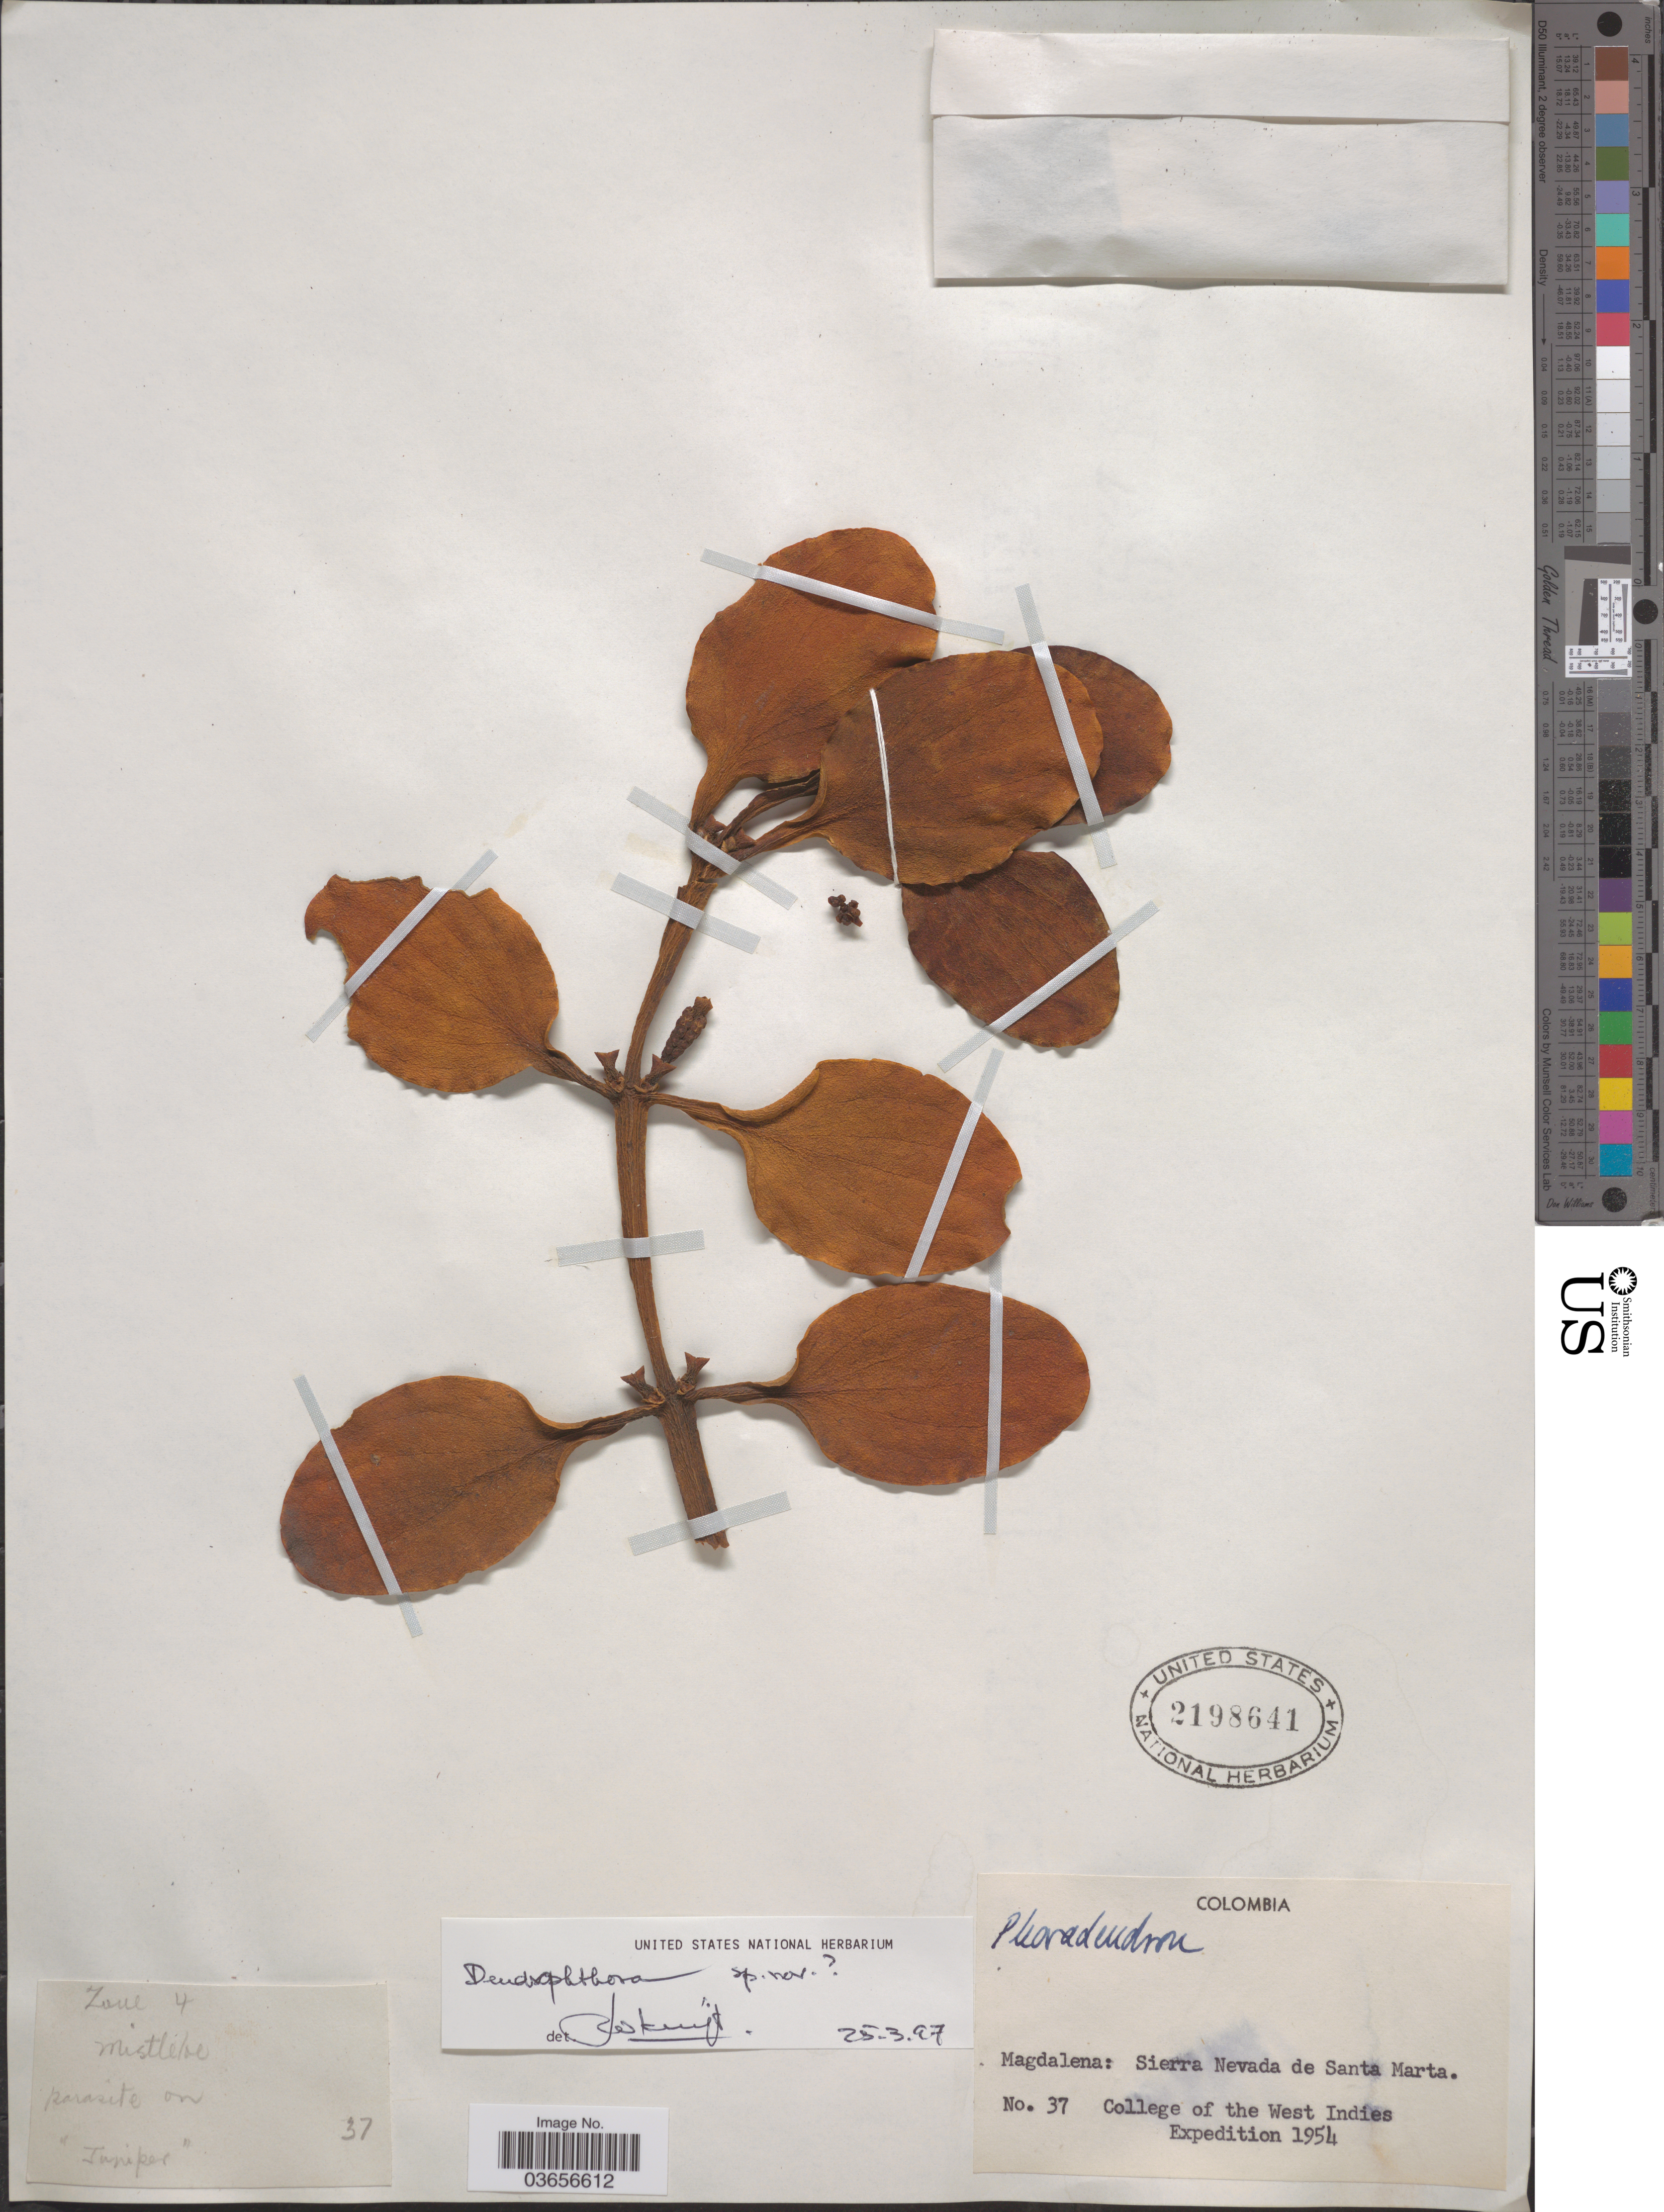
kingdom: Plantae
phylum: Tracheophyta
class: Magnoliopsida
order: Santalales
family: Viscaceae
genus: Dendrophthora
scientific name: Dendrophthora sp.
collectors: College of the West Indies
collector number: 37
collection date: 1954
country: Colombia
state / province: Magdalena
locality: Sierra Nevada de Santa Marta.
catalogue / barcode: US 2198641